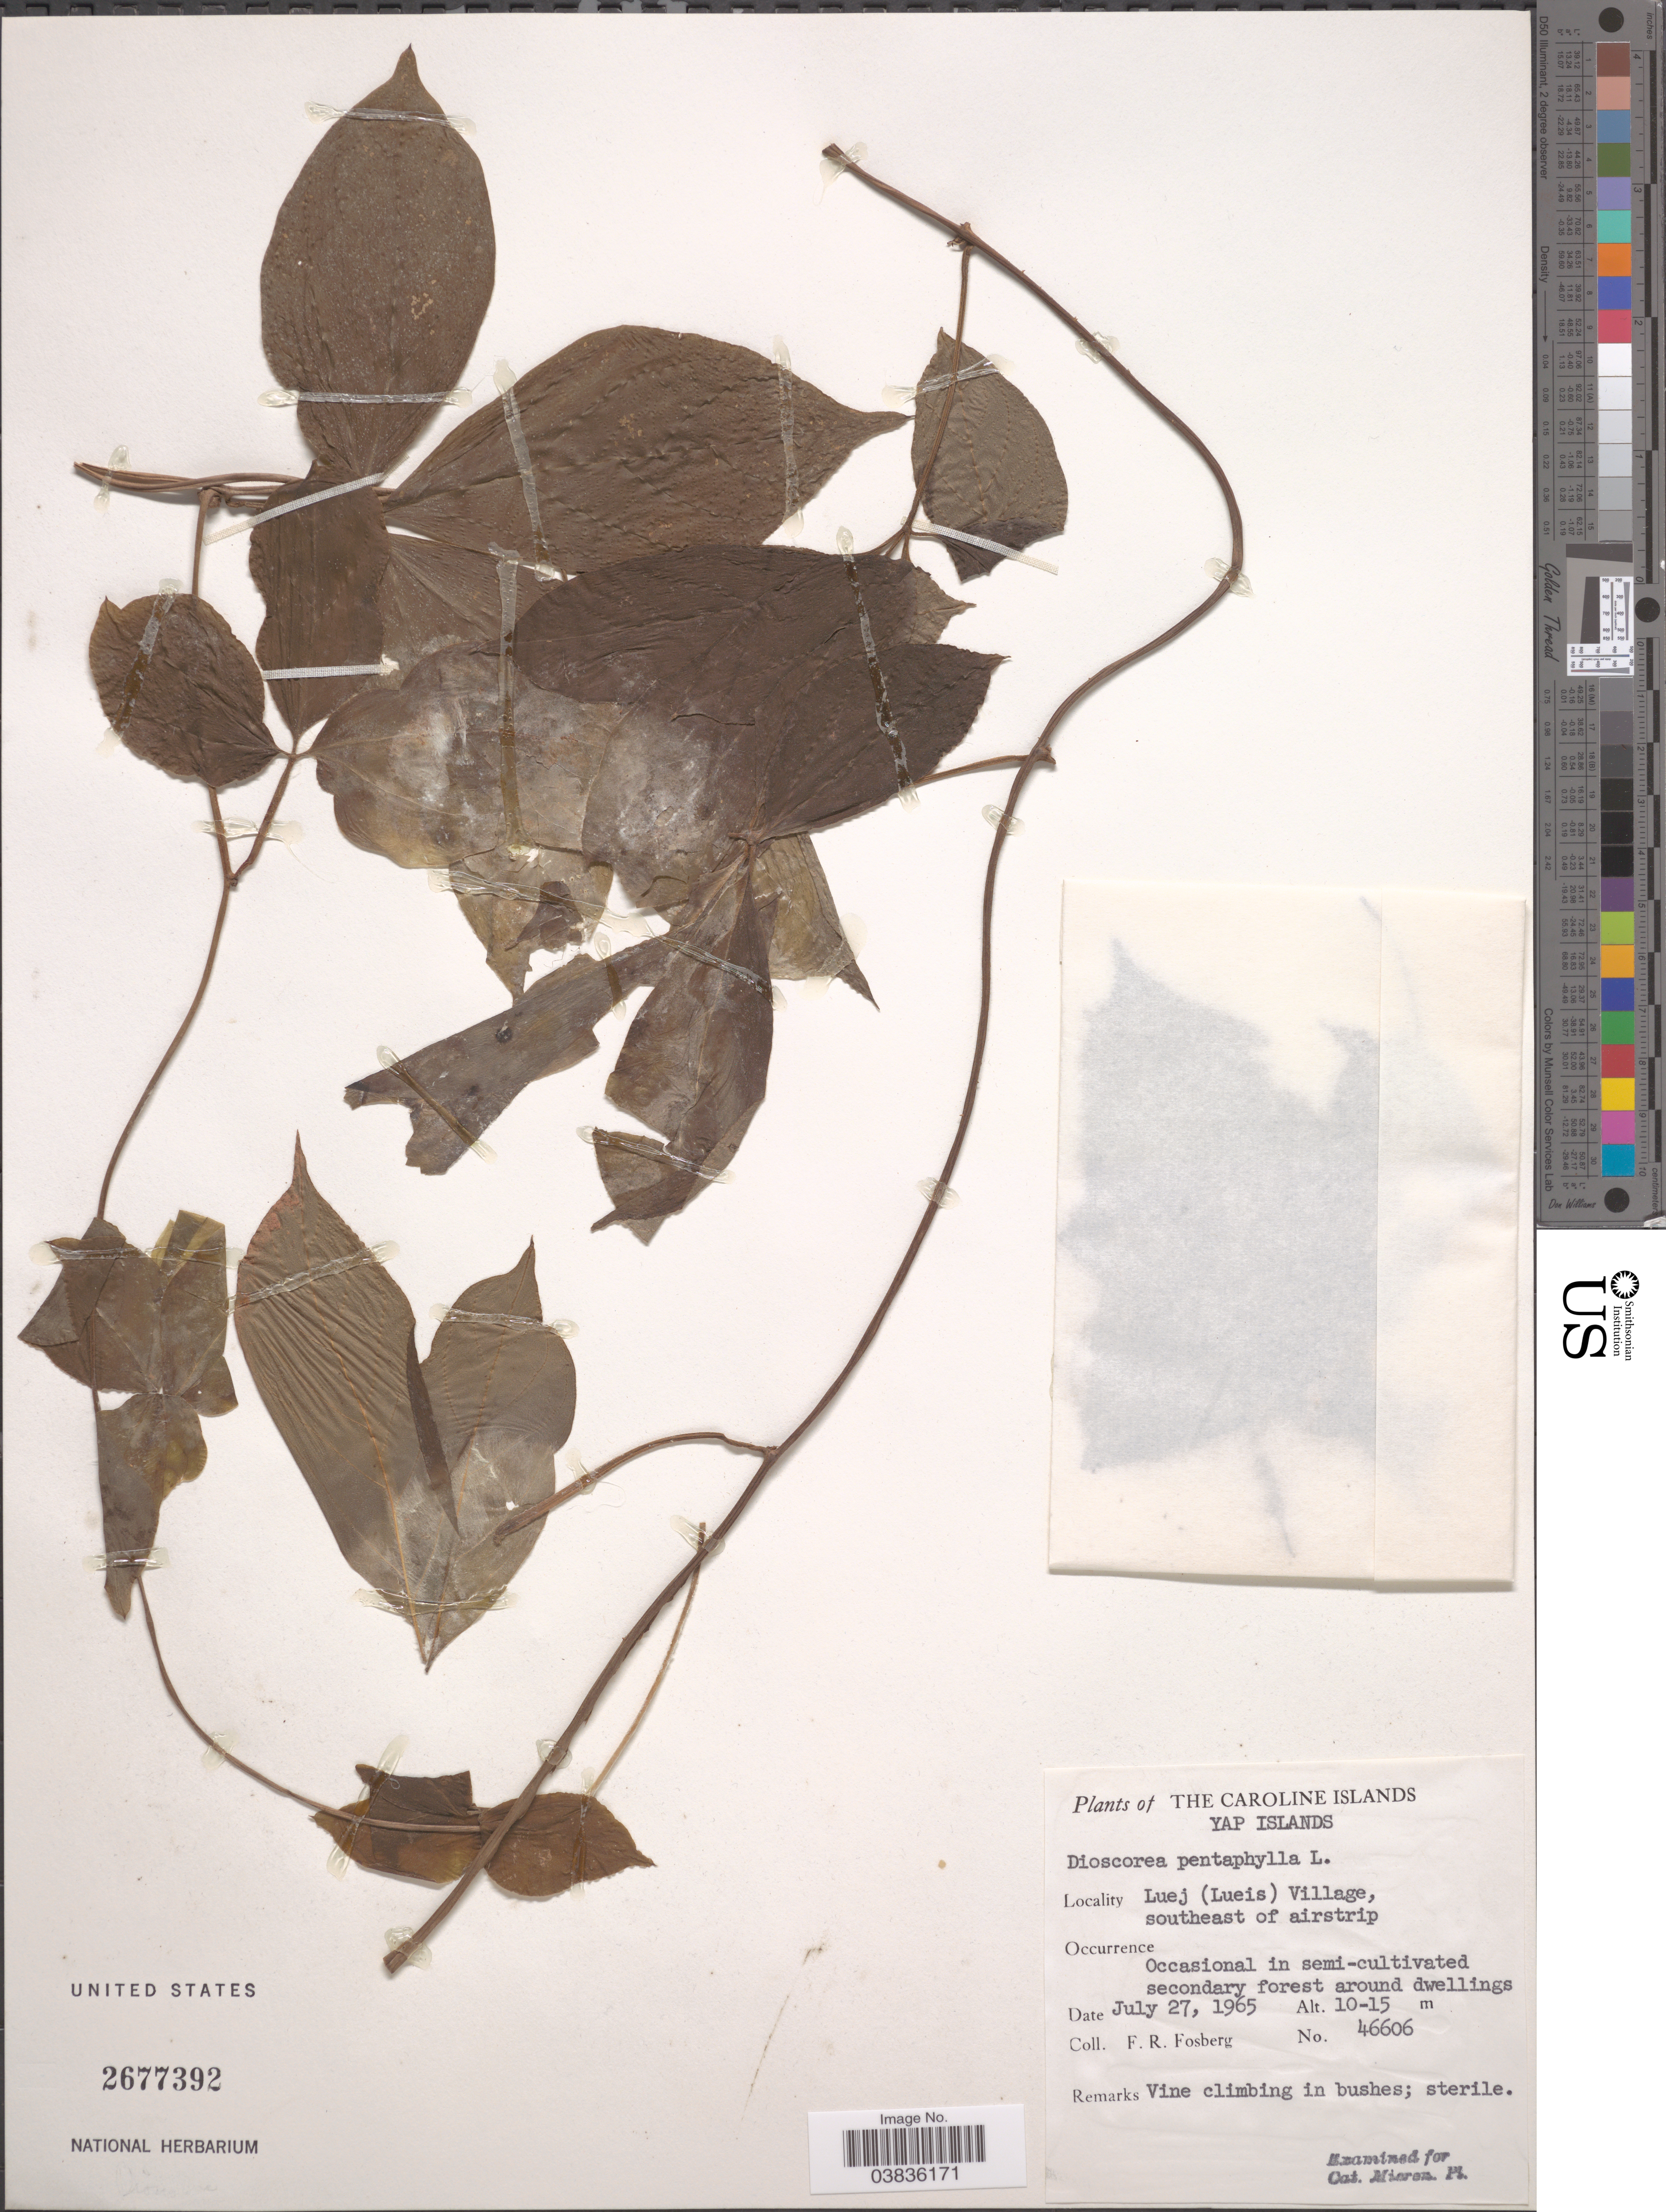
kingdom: Plantae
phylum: Tracheophyta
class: Liliopsida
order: Dioscoreales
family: Dioscoreaceae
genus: Dioscorea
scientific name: Dioscorea pentaphylla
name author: L.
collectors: F. R. Fosberg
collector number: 46606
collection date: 1965-07-27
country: Micronesia, Federated States of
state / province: Yap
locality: The Caroline Islands. Yap Islands. Luej (Lueis) Village, southeast of airstrip.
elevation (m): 10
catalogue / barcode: US 2677392